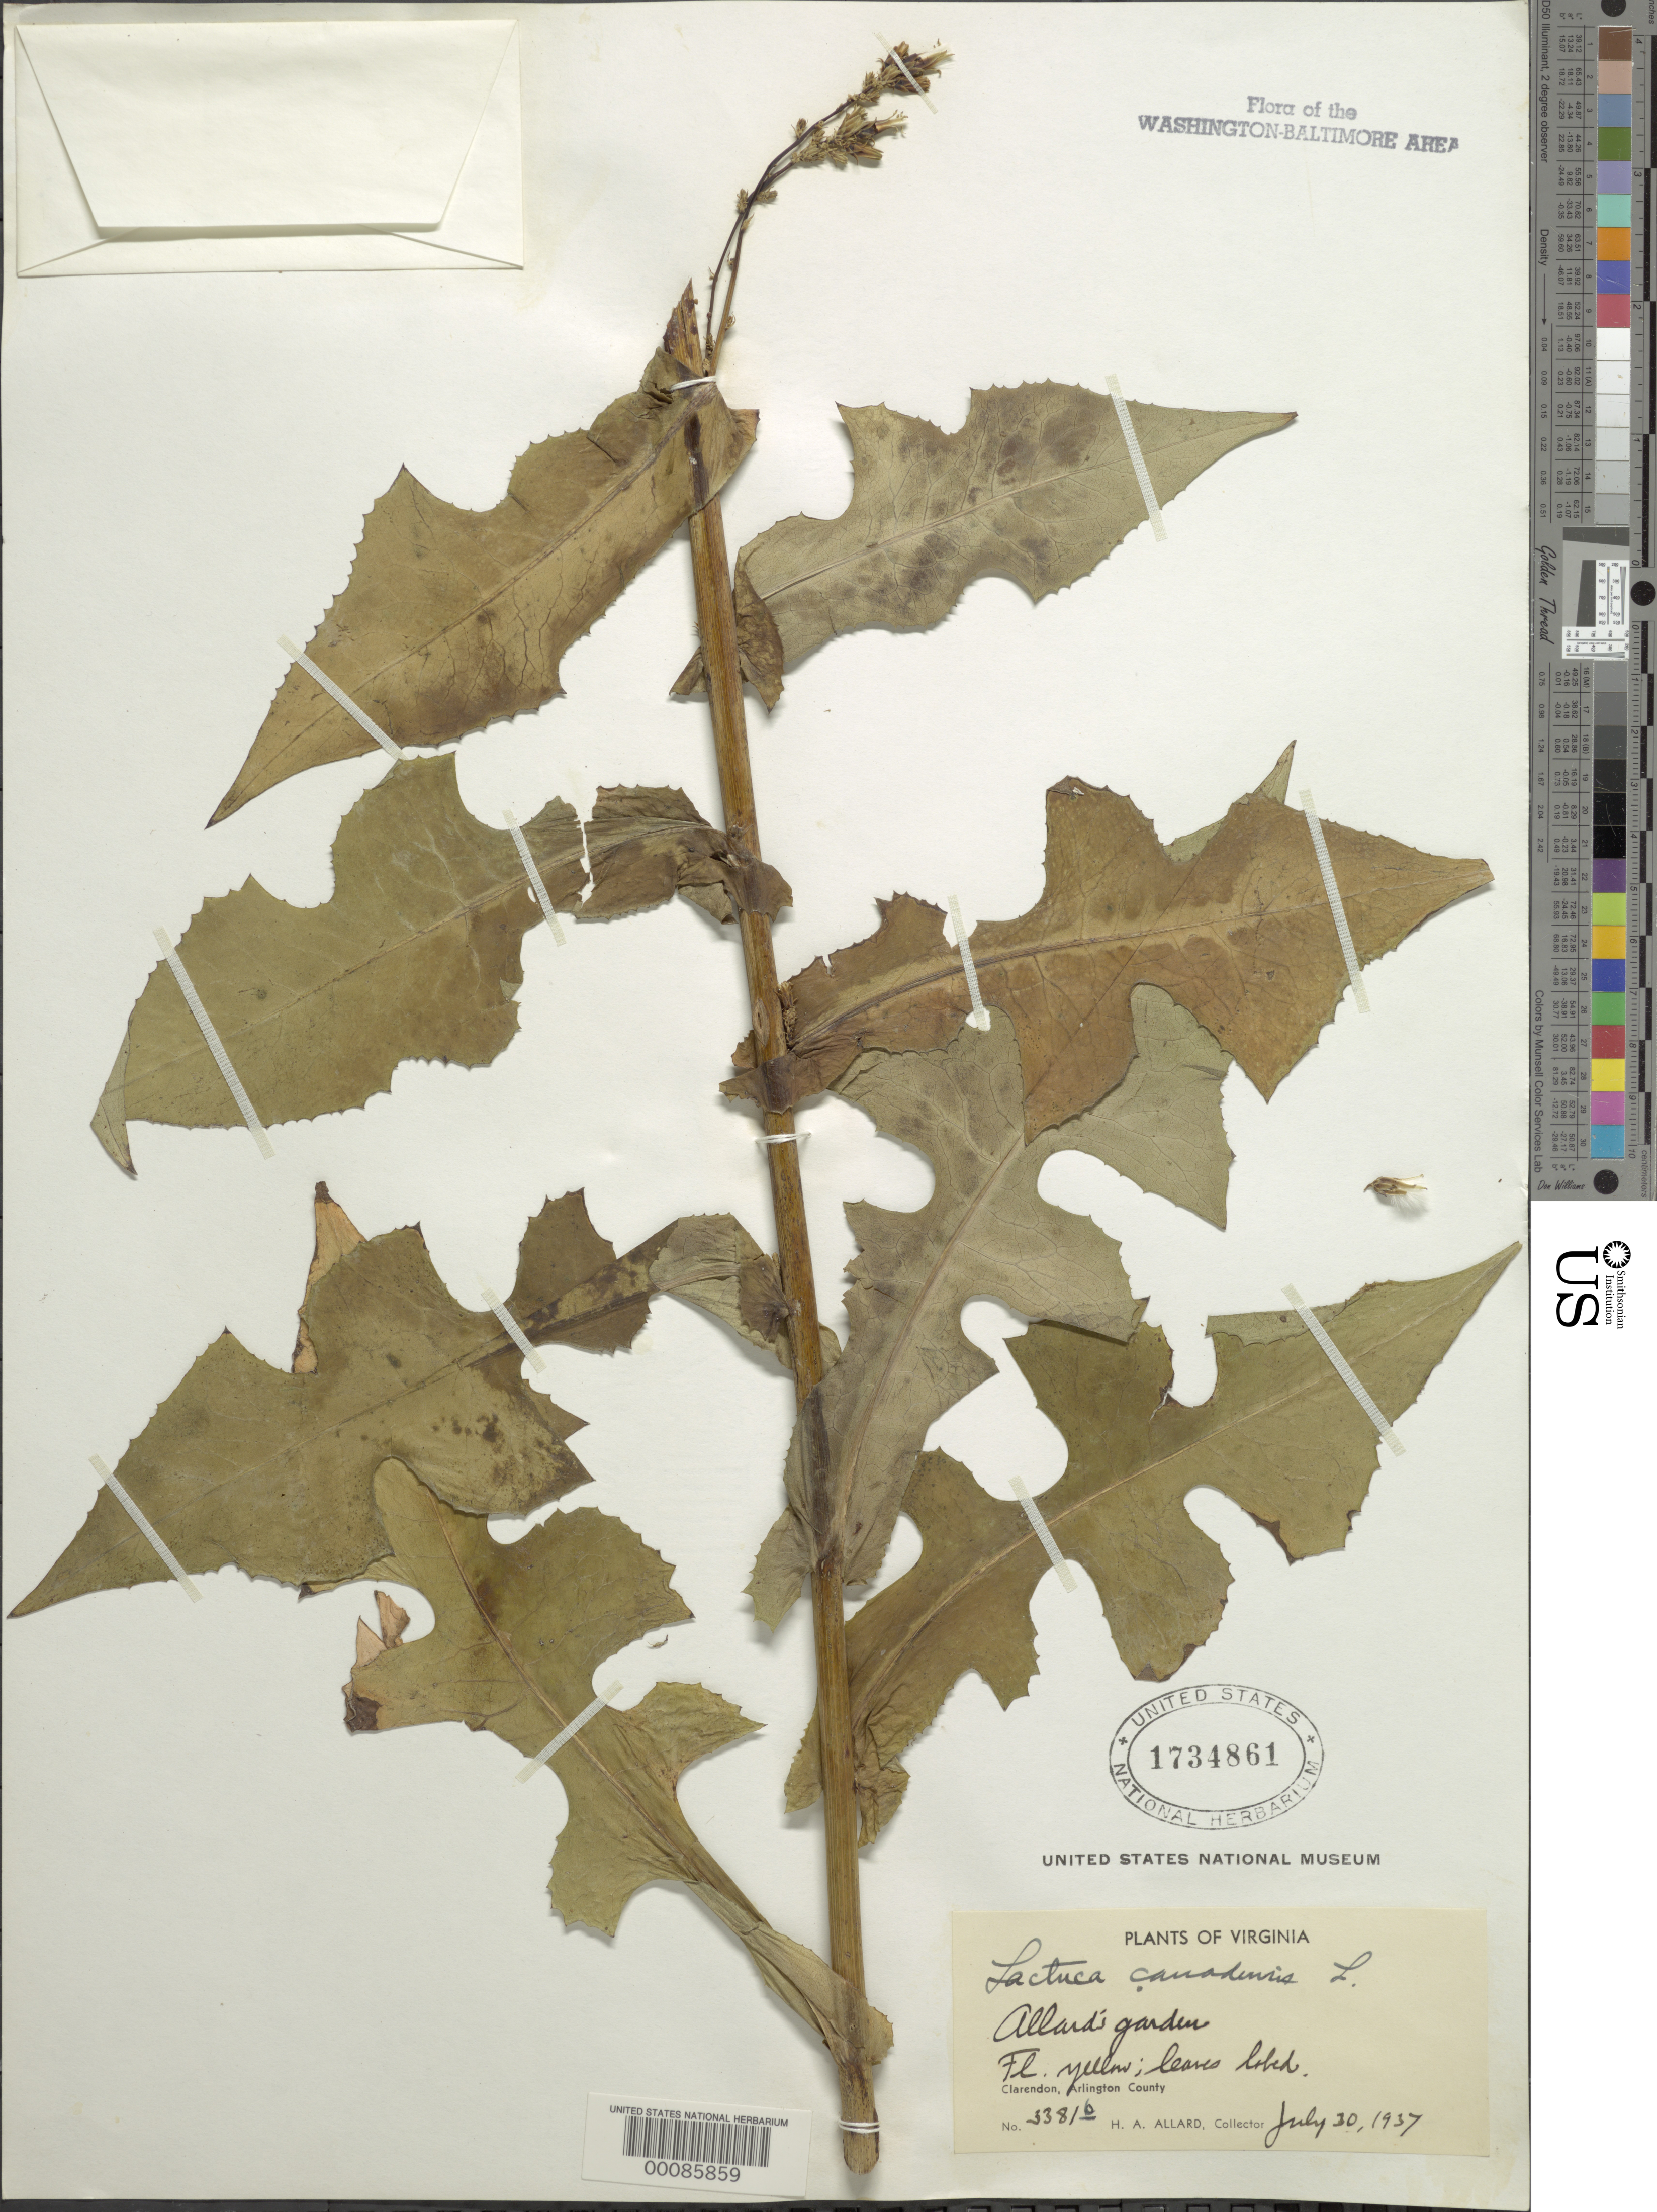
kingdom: Plantae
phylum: Tracheophyta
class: Magnoliopsida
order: Asterales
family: Asteraceae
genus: Lactuca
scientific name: Lactuca canadensis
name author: L.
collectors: H. A. Allard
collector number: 3381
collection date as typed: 30 Jul 1937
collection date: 1937-07-30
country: United States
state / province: Virginia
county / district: Arlington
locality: Allard's garden Clarendon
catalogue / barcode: US 1734861